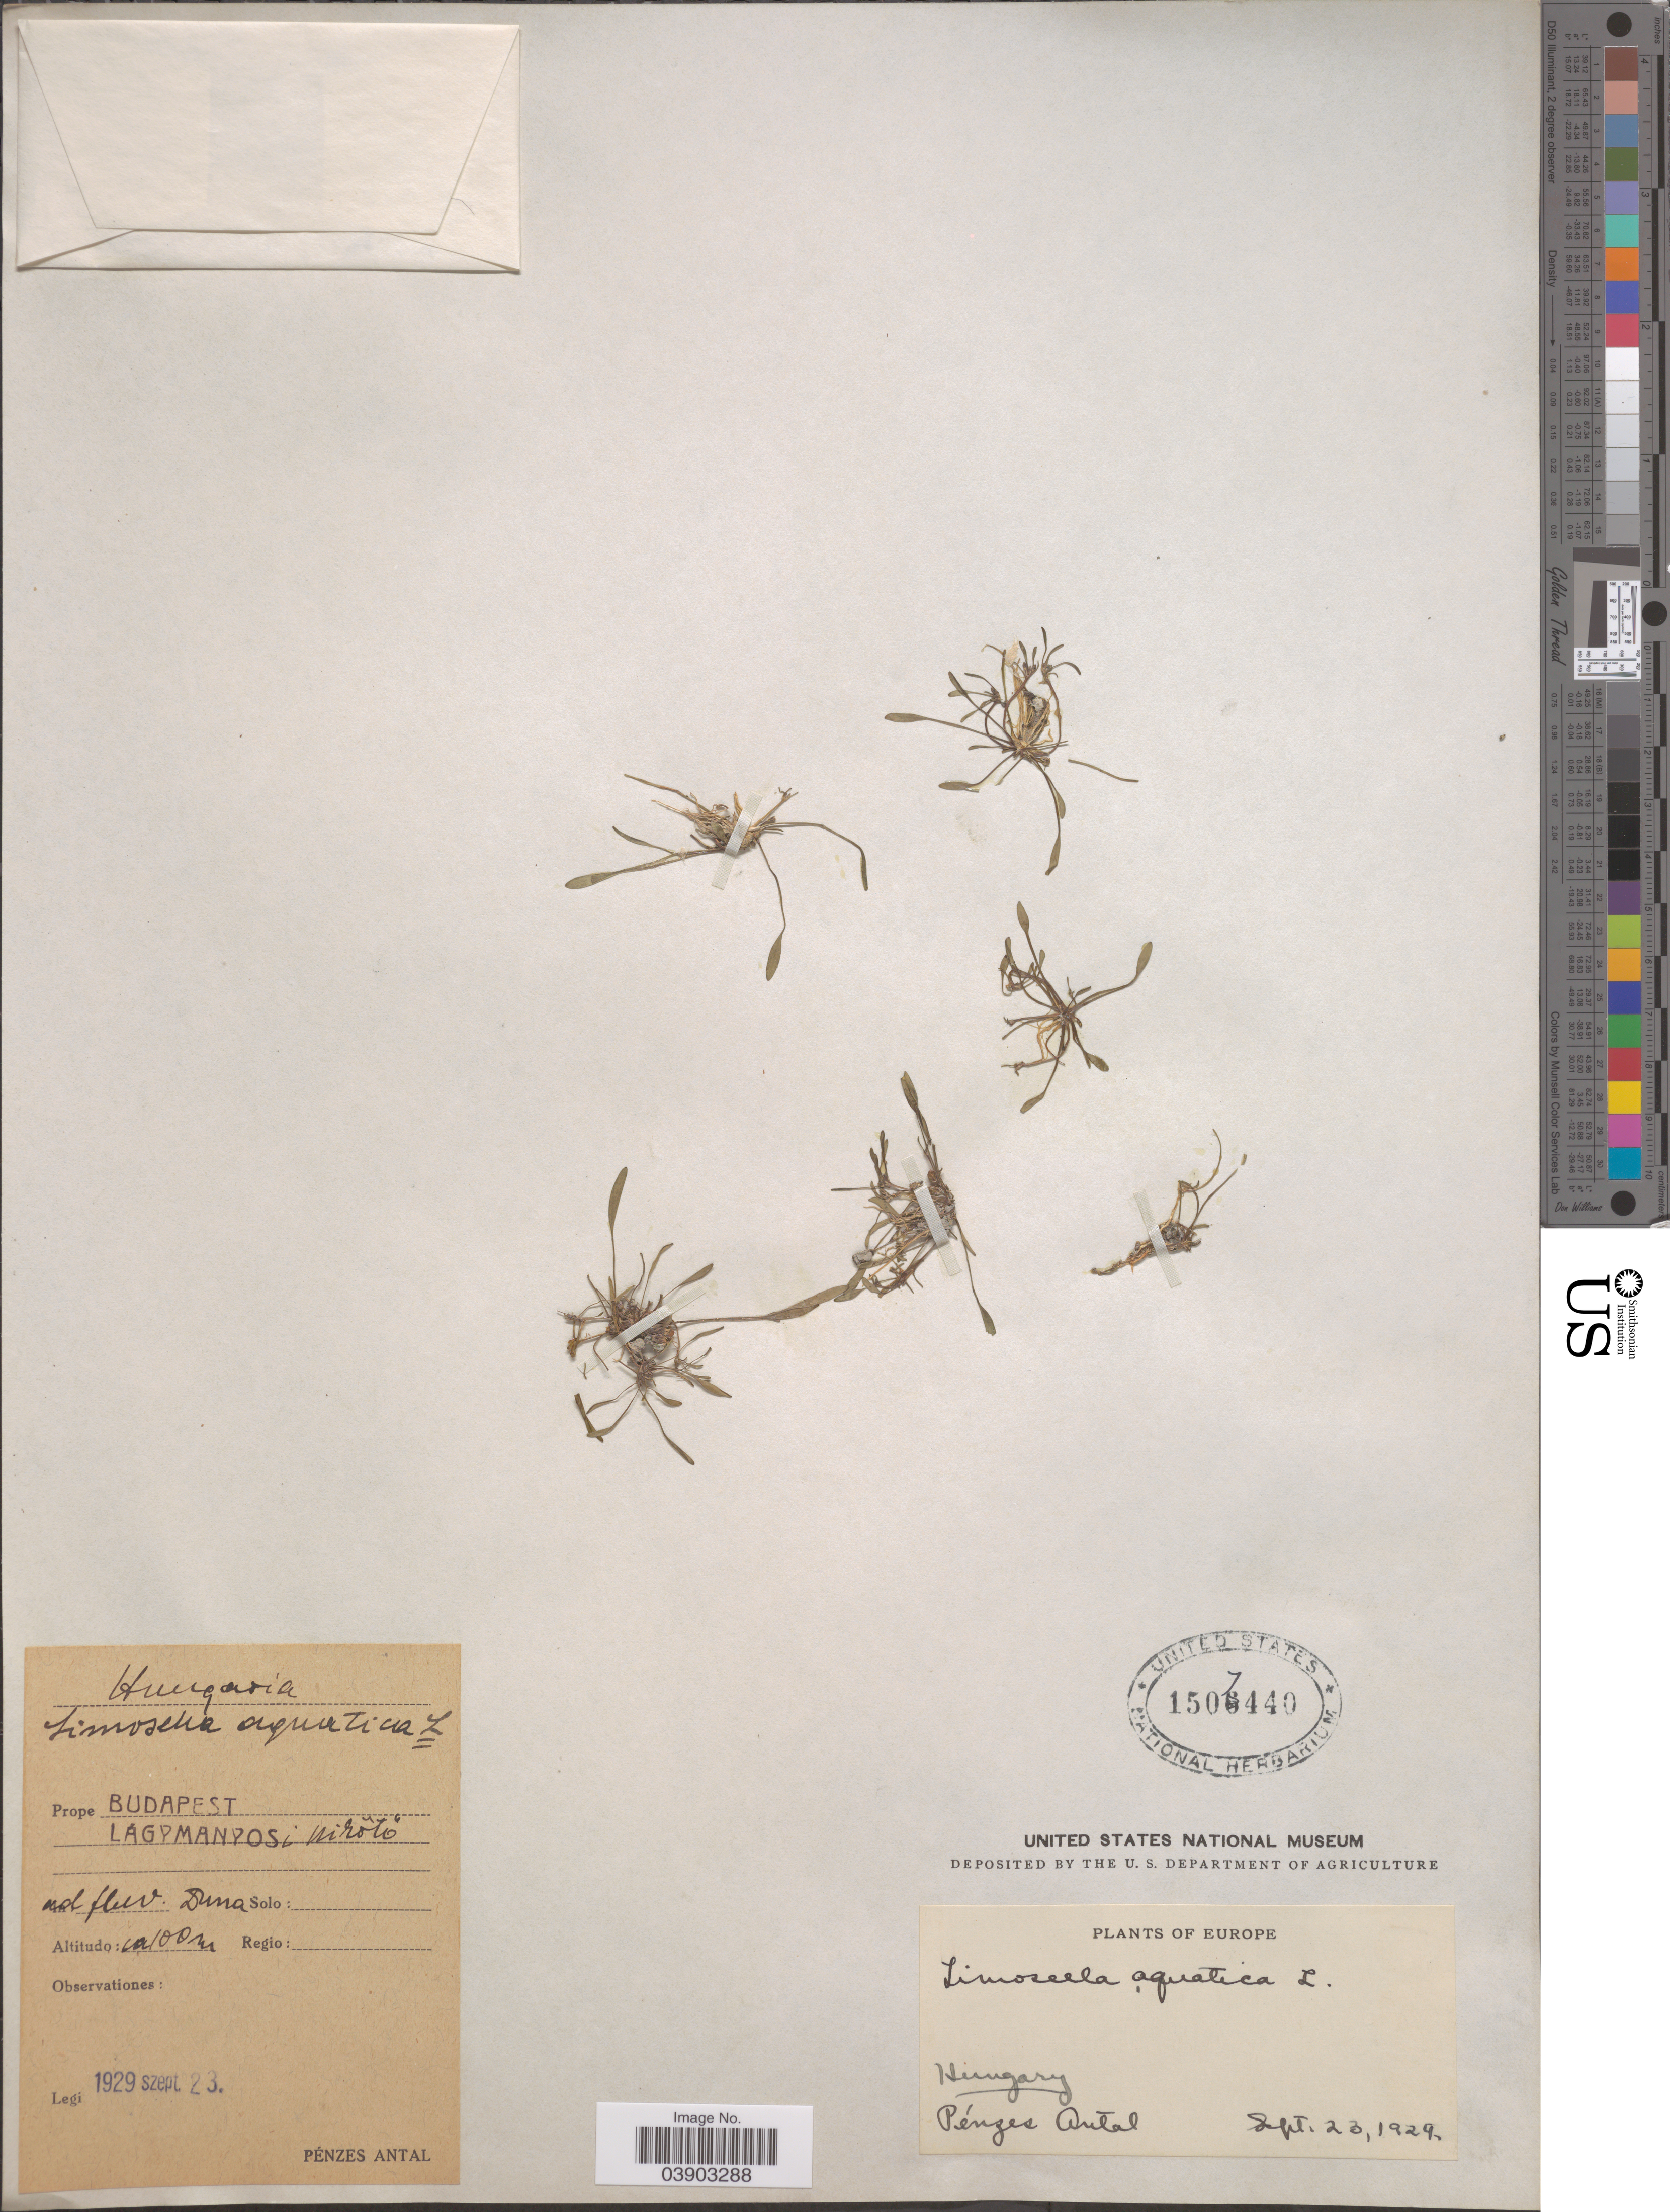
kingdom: Plantae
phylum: Tracheophyta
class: Magnoliopsida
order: Lamiales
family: Scrophulariaceae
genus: Limosella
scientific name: Limosella aquatica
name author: L.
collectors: A. Pénzes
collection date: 1929-09-23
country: Hungary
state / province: Budapest, Capital District of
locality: Prope Budapest Lágymanyosi Niroto [interpreted].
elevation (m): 100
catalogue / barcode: US 1507440